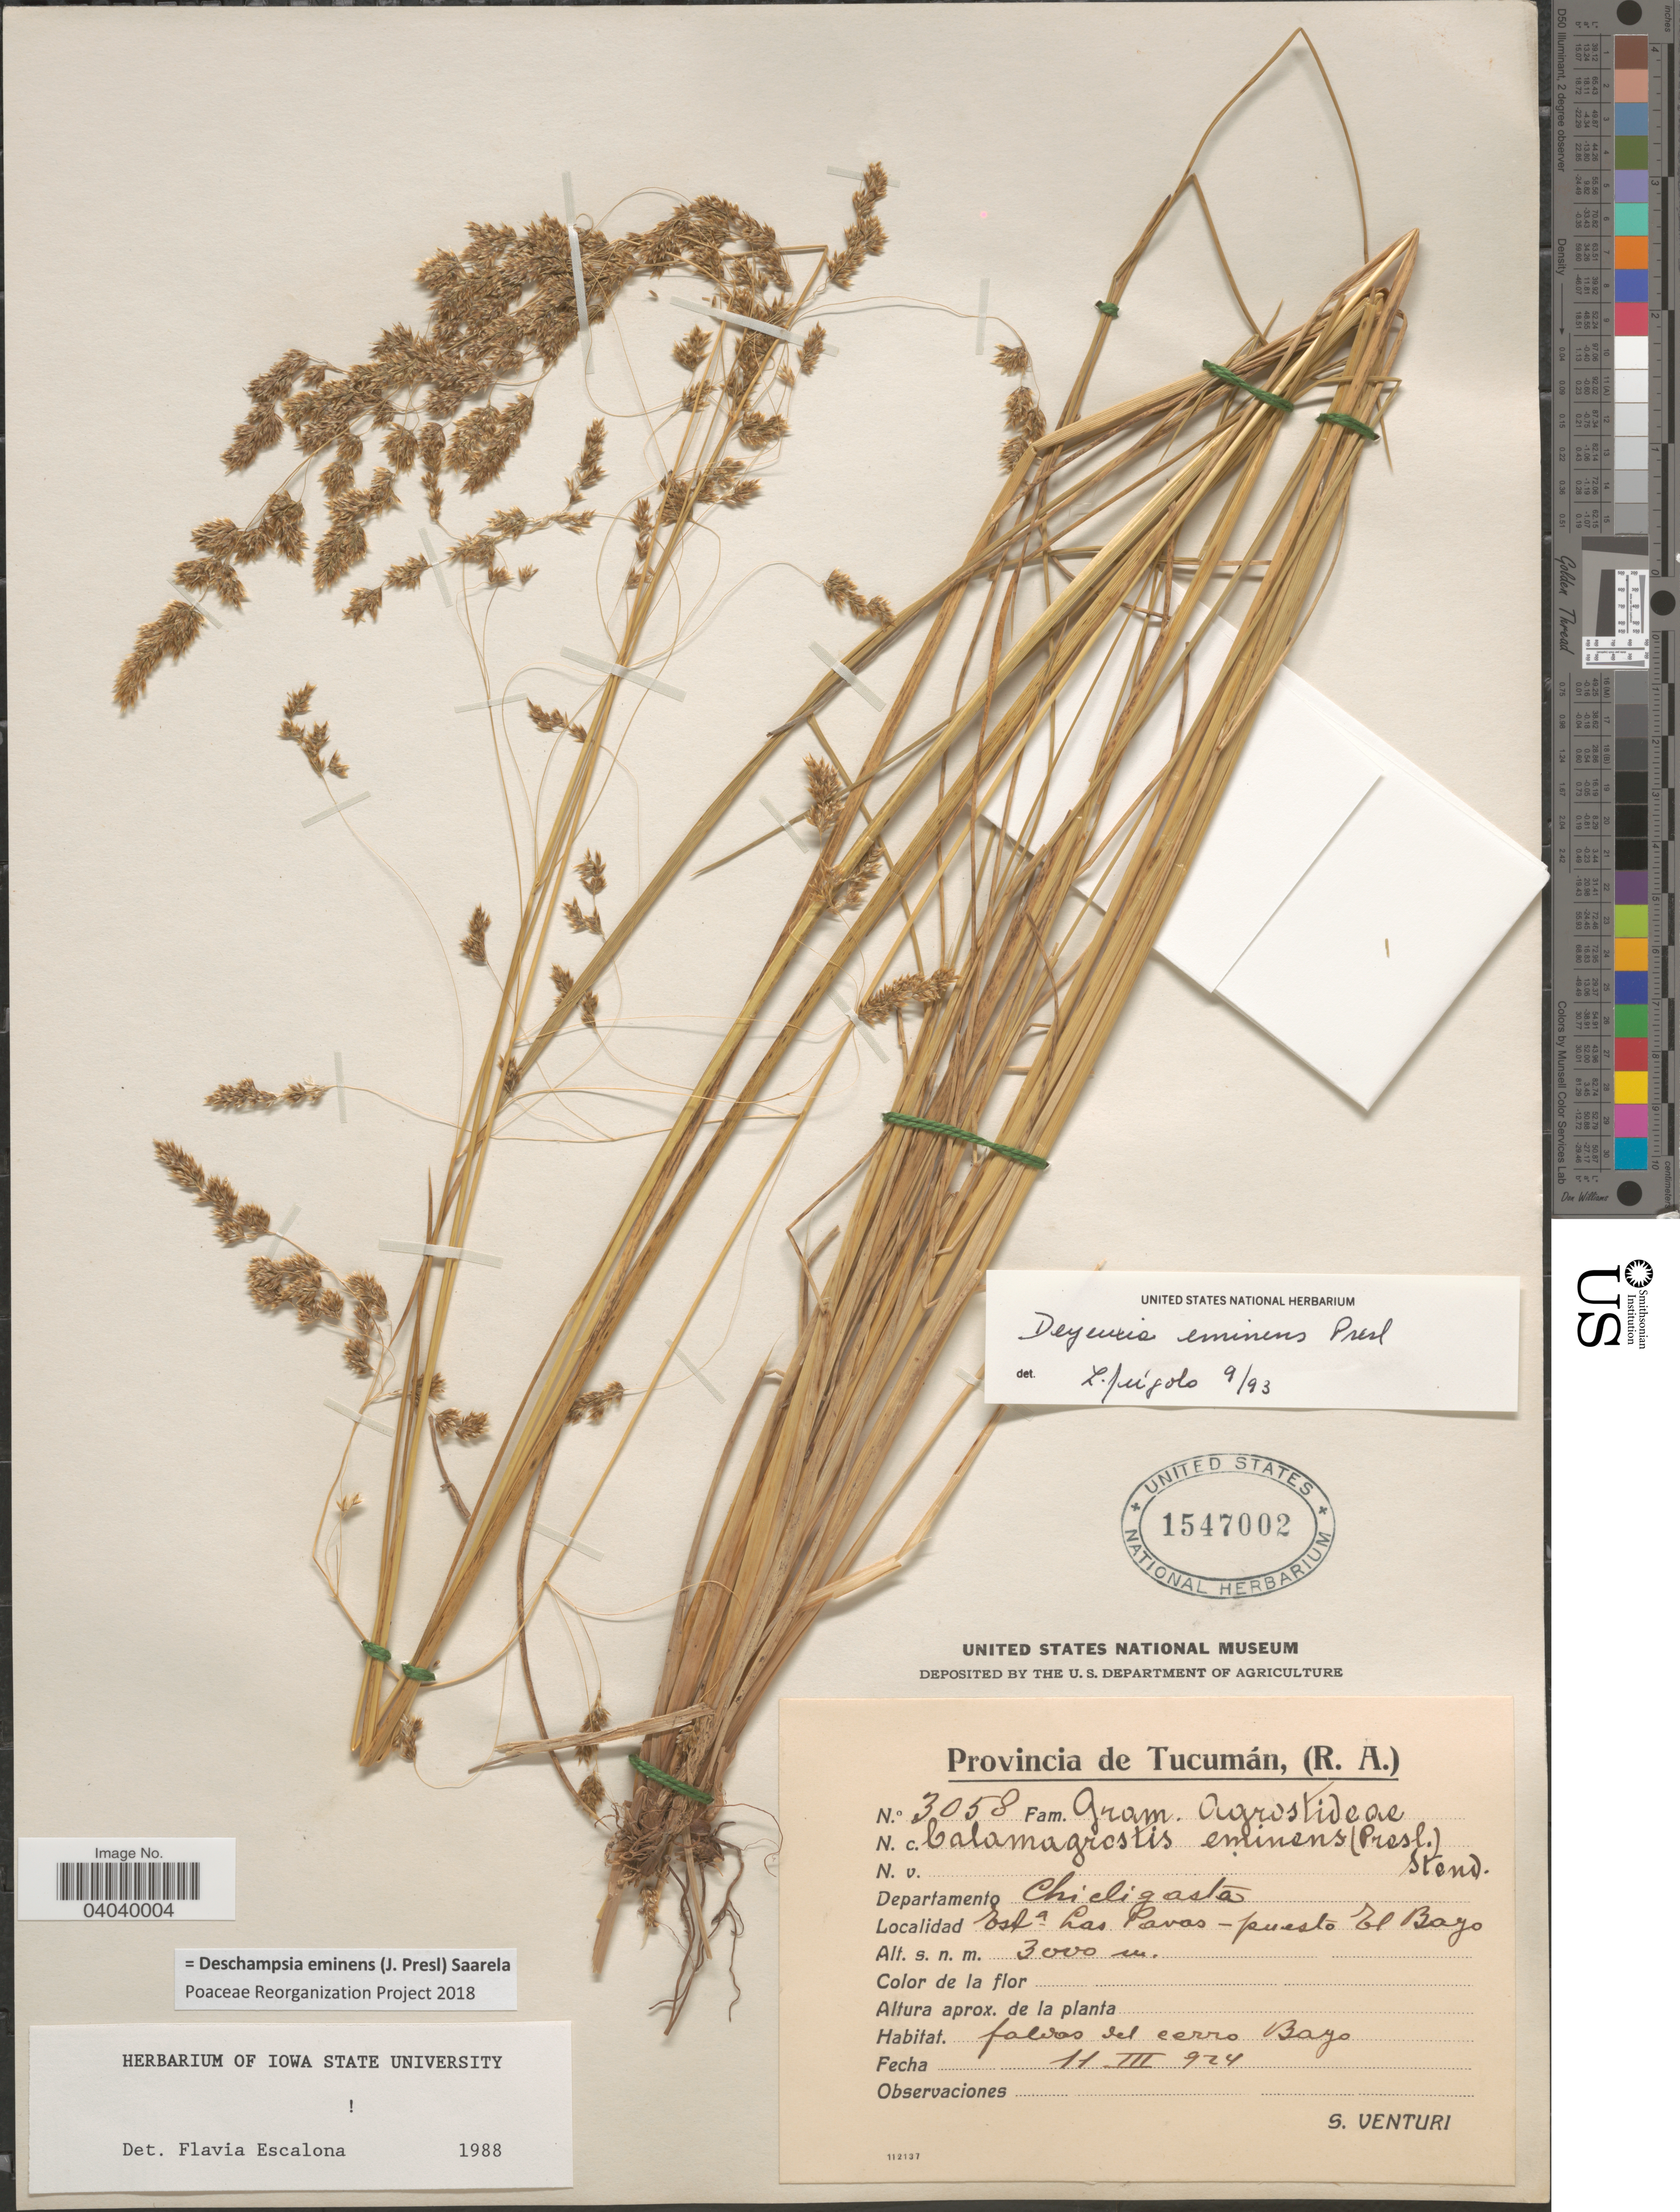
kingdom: Plantae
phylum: Tracheophyta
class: Liliopsida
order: Poales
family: Poaceae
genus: Deschampsia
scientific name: Deschampsia eminens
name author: (J. Presl) Saarela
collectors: S. Venturi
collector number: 3058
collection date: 1924-03-11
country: Argentina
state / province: Tucuman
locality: Departamento Chicligasta. Esta Las Pavas - puesto El Bayo. Faldas del cerro Bayo.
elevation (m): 3000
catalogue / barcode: US 1547002